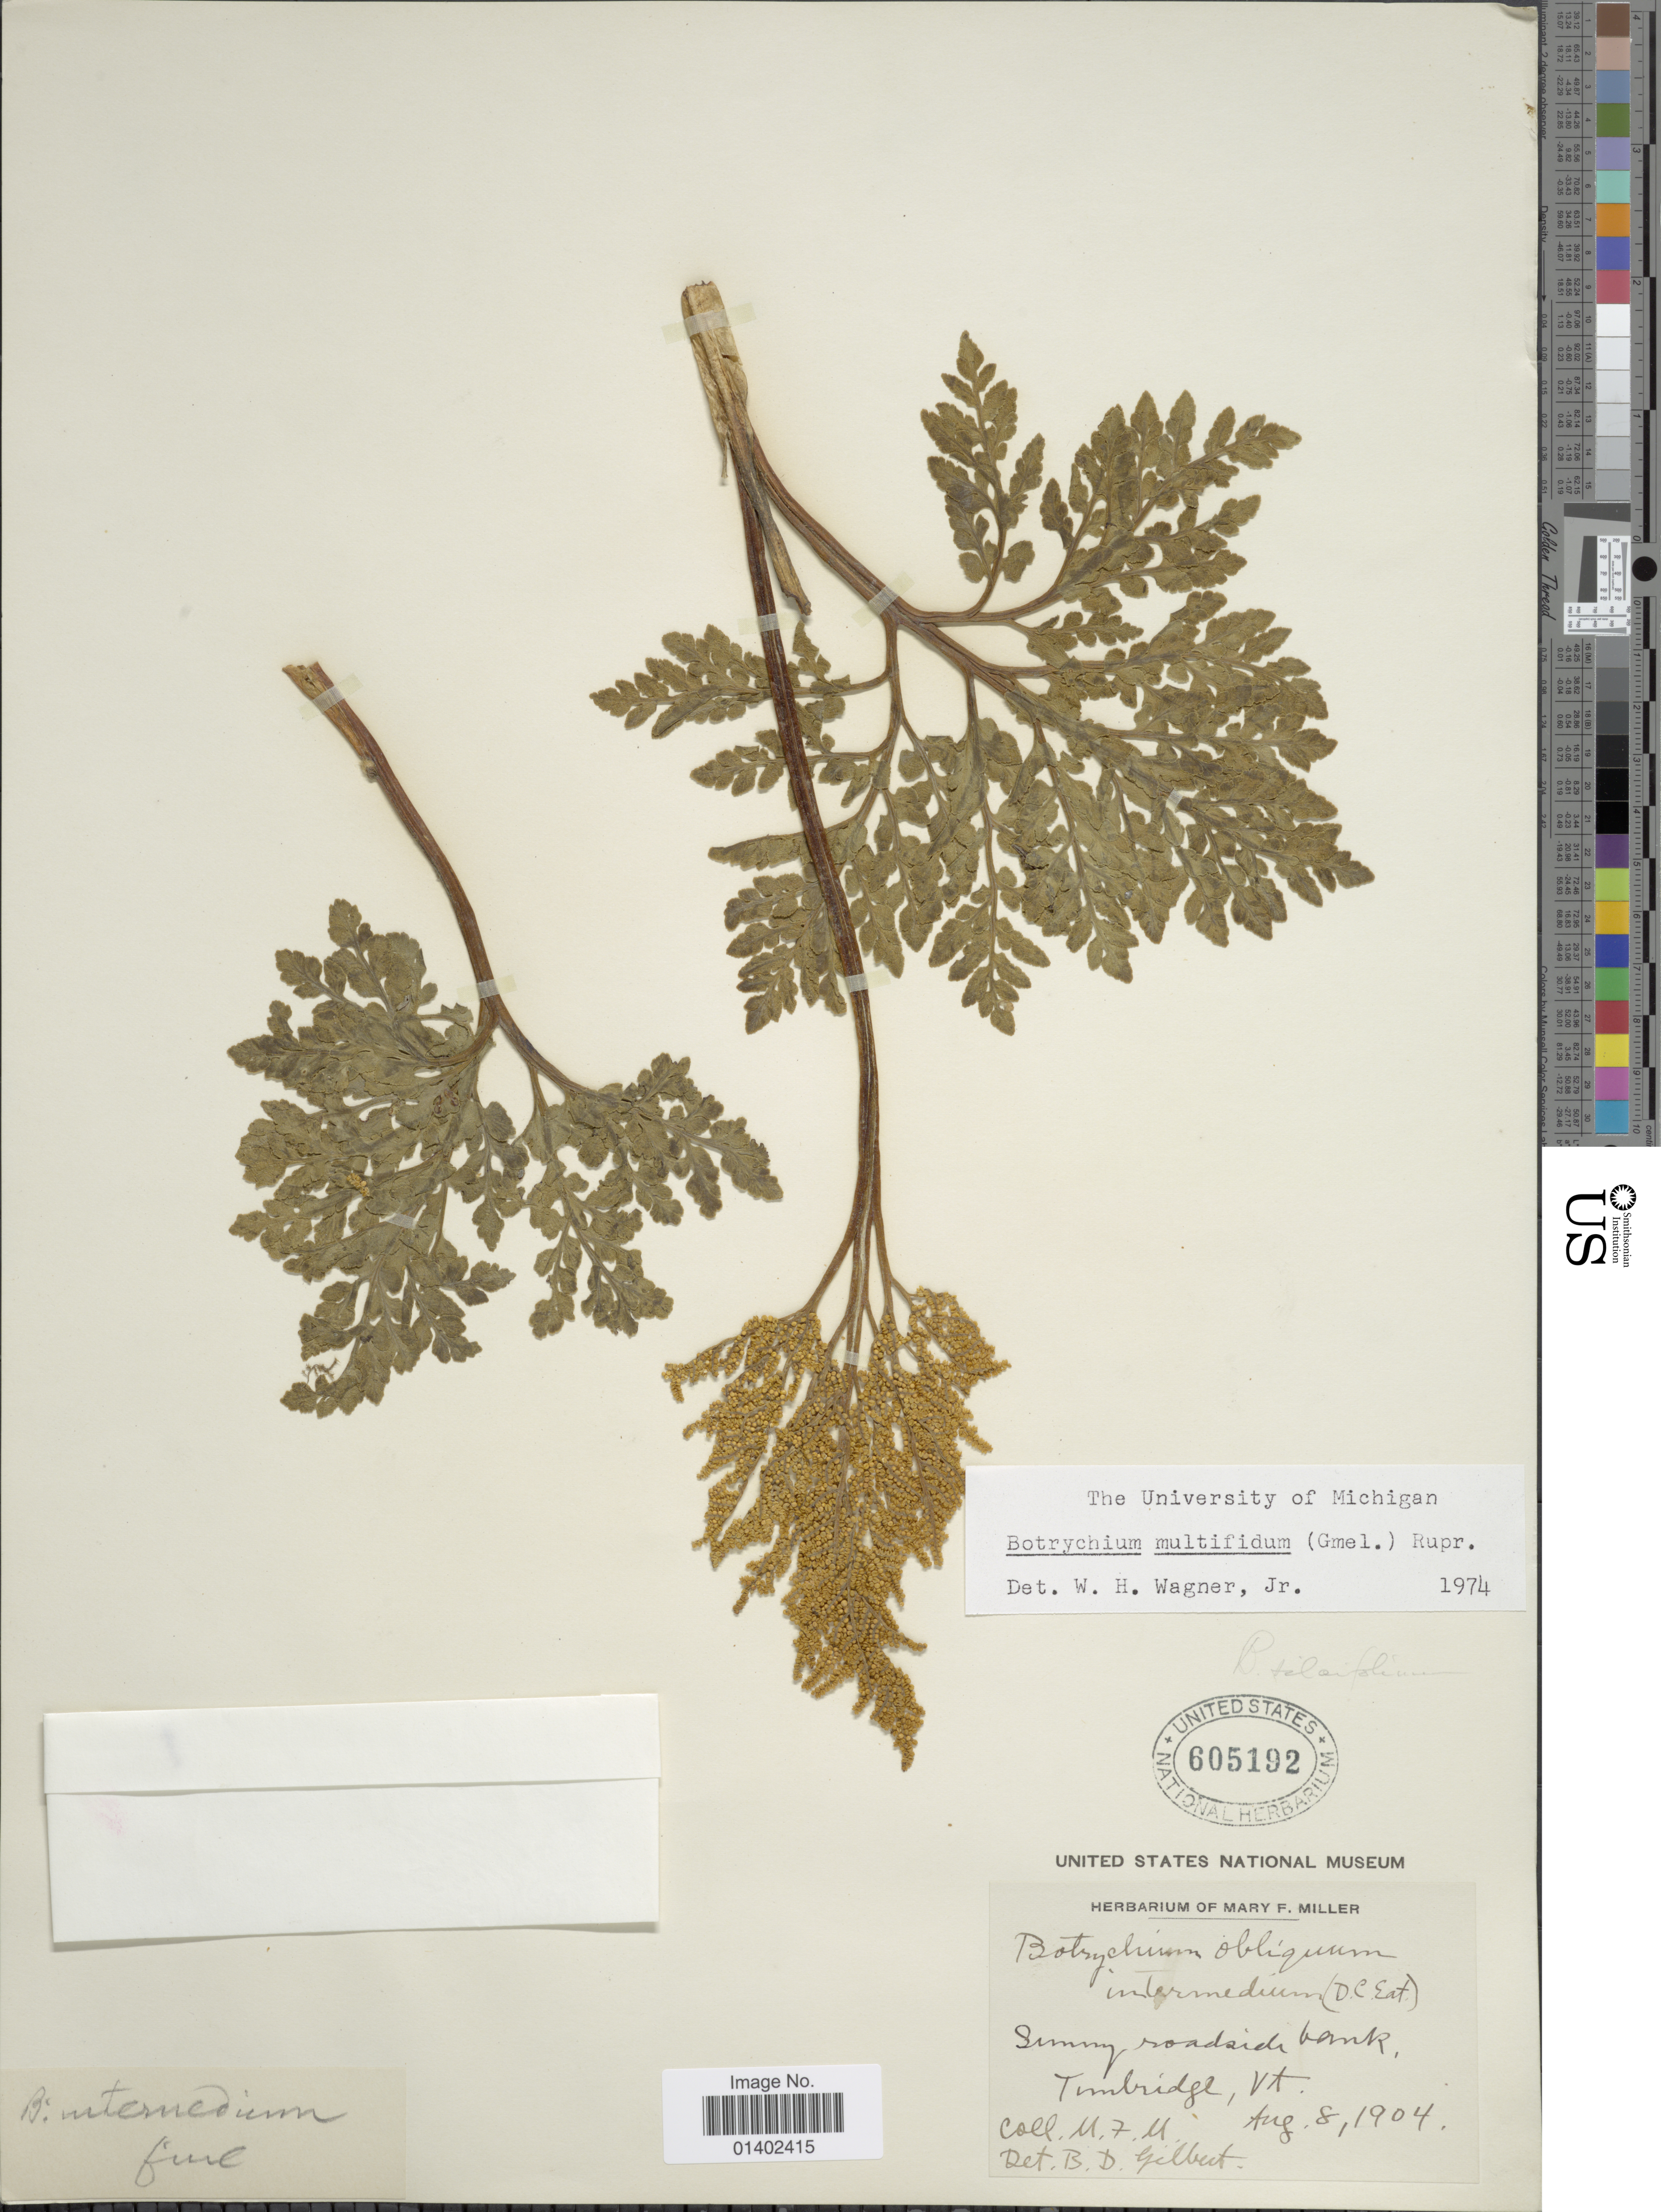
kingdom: Plantae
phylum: Tracheophyta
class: Polypodiopsida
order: Ophioglossales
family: Ophioglossaceae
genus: Botrychium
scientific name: Botrychium multifidum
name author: (J.F. Gmel.) Rupr.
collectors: M. F. Miller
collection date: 1904-08-08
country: United States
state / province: Virginia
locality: Sunny roadside bank, Tunbridge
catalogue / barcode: US 605192